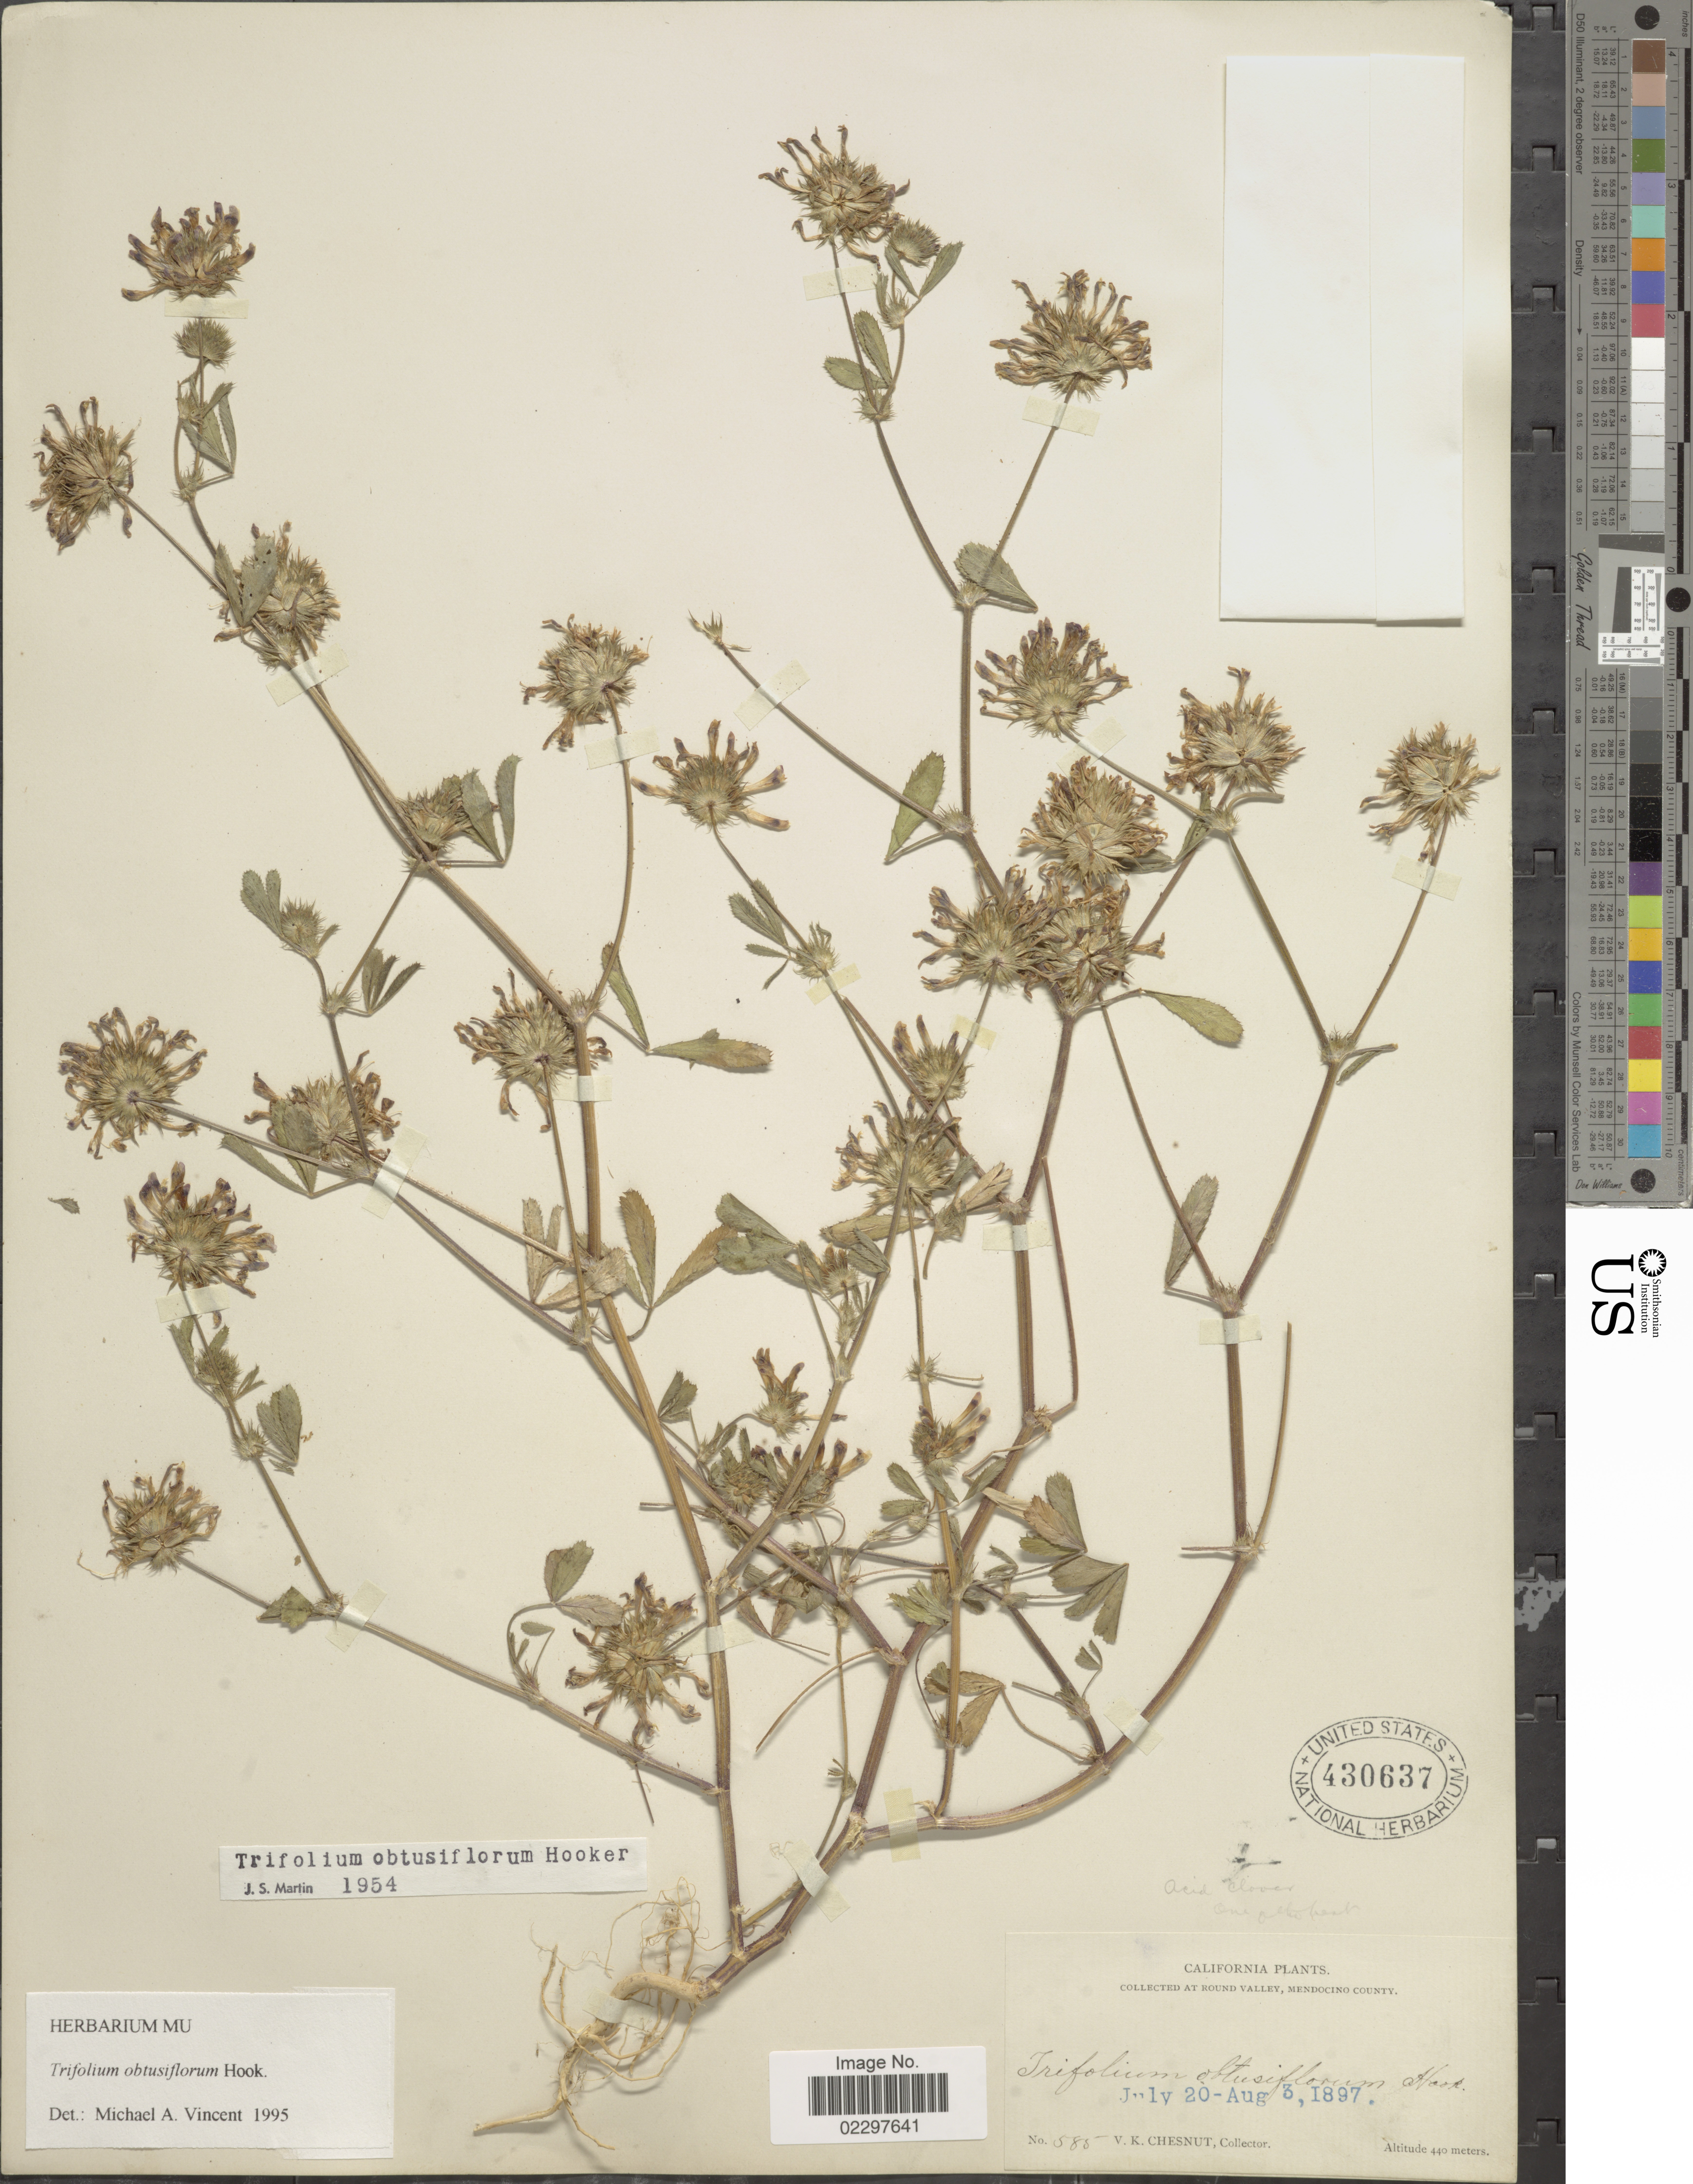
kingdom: Plantae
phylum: Tracheophyta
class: Magnoliopsida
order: Fabales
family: Fabaceae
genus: Trifolium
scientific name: Trifolium obtusiflorum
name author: Hook.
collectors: V. Chesnut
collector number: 585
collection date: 1897-07-20/1897-08-03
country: United States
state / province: California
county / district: Mendocino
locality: At Round Valley, Mendocino County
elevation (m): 440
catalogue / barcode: US 430637